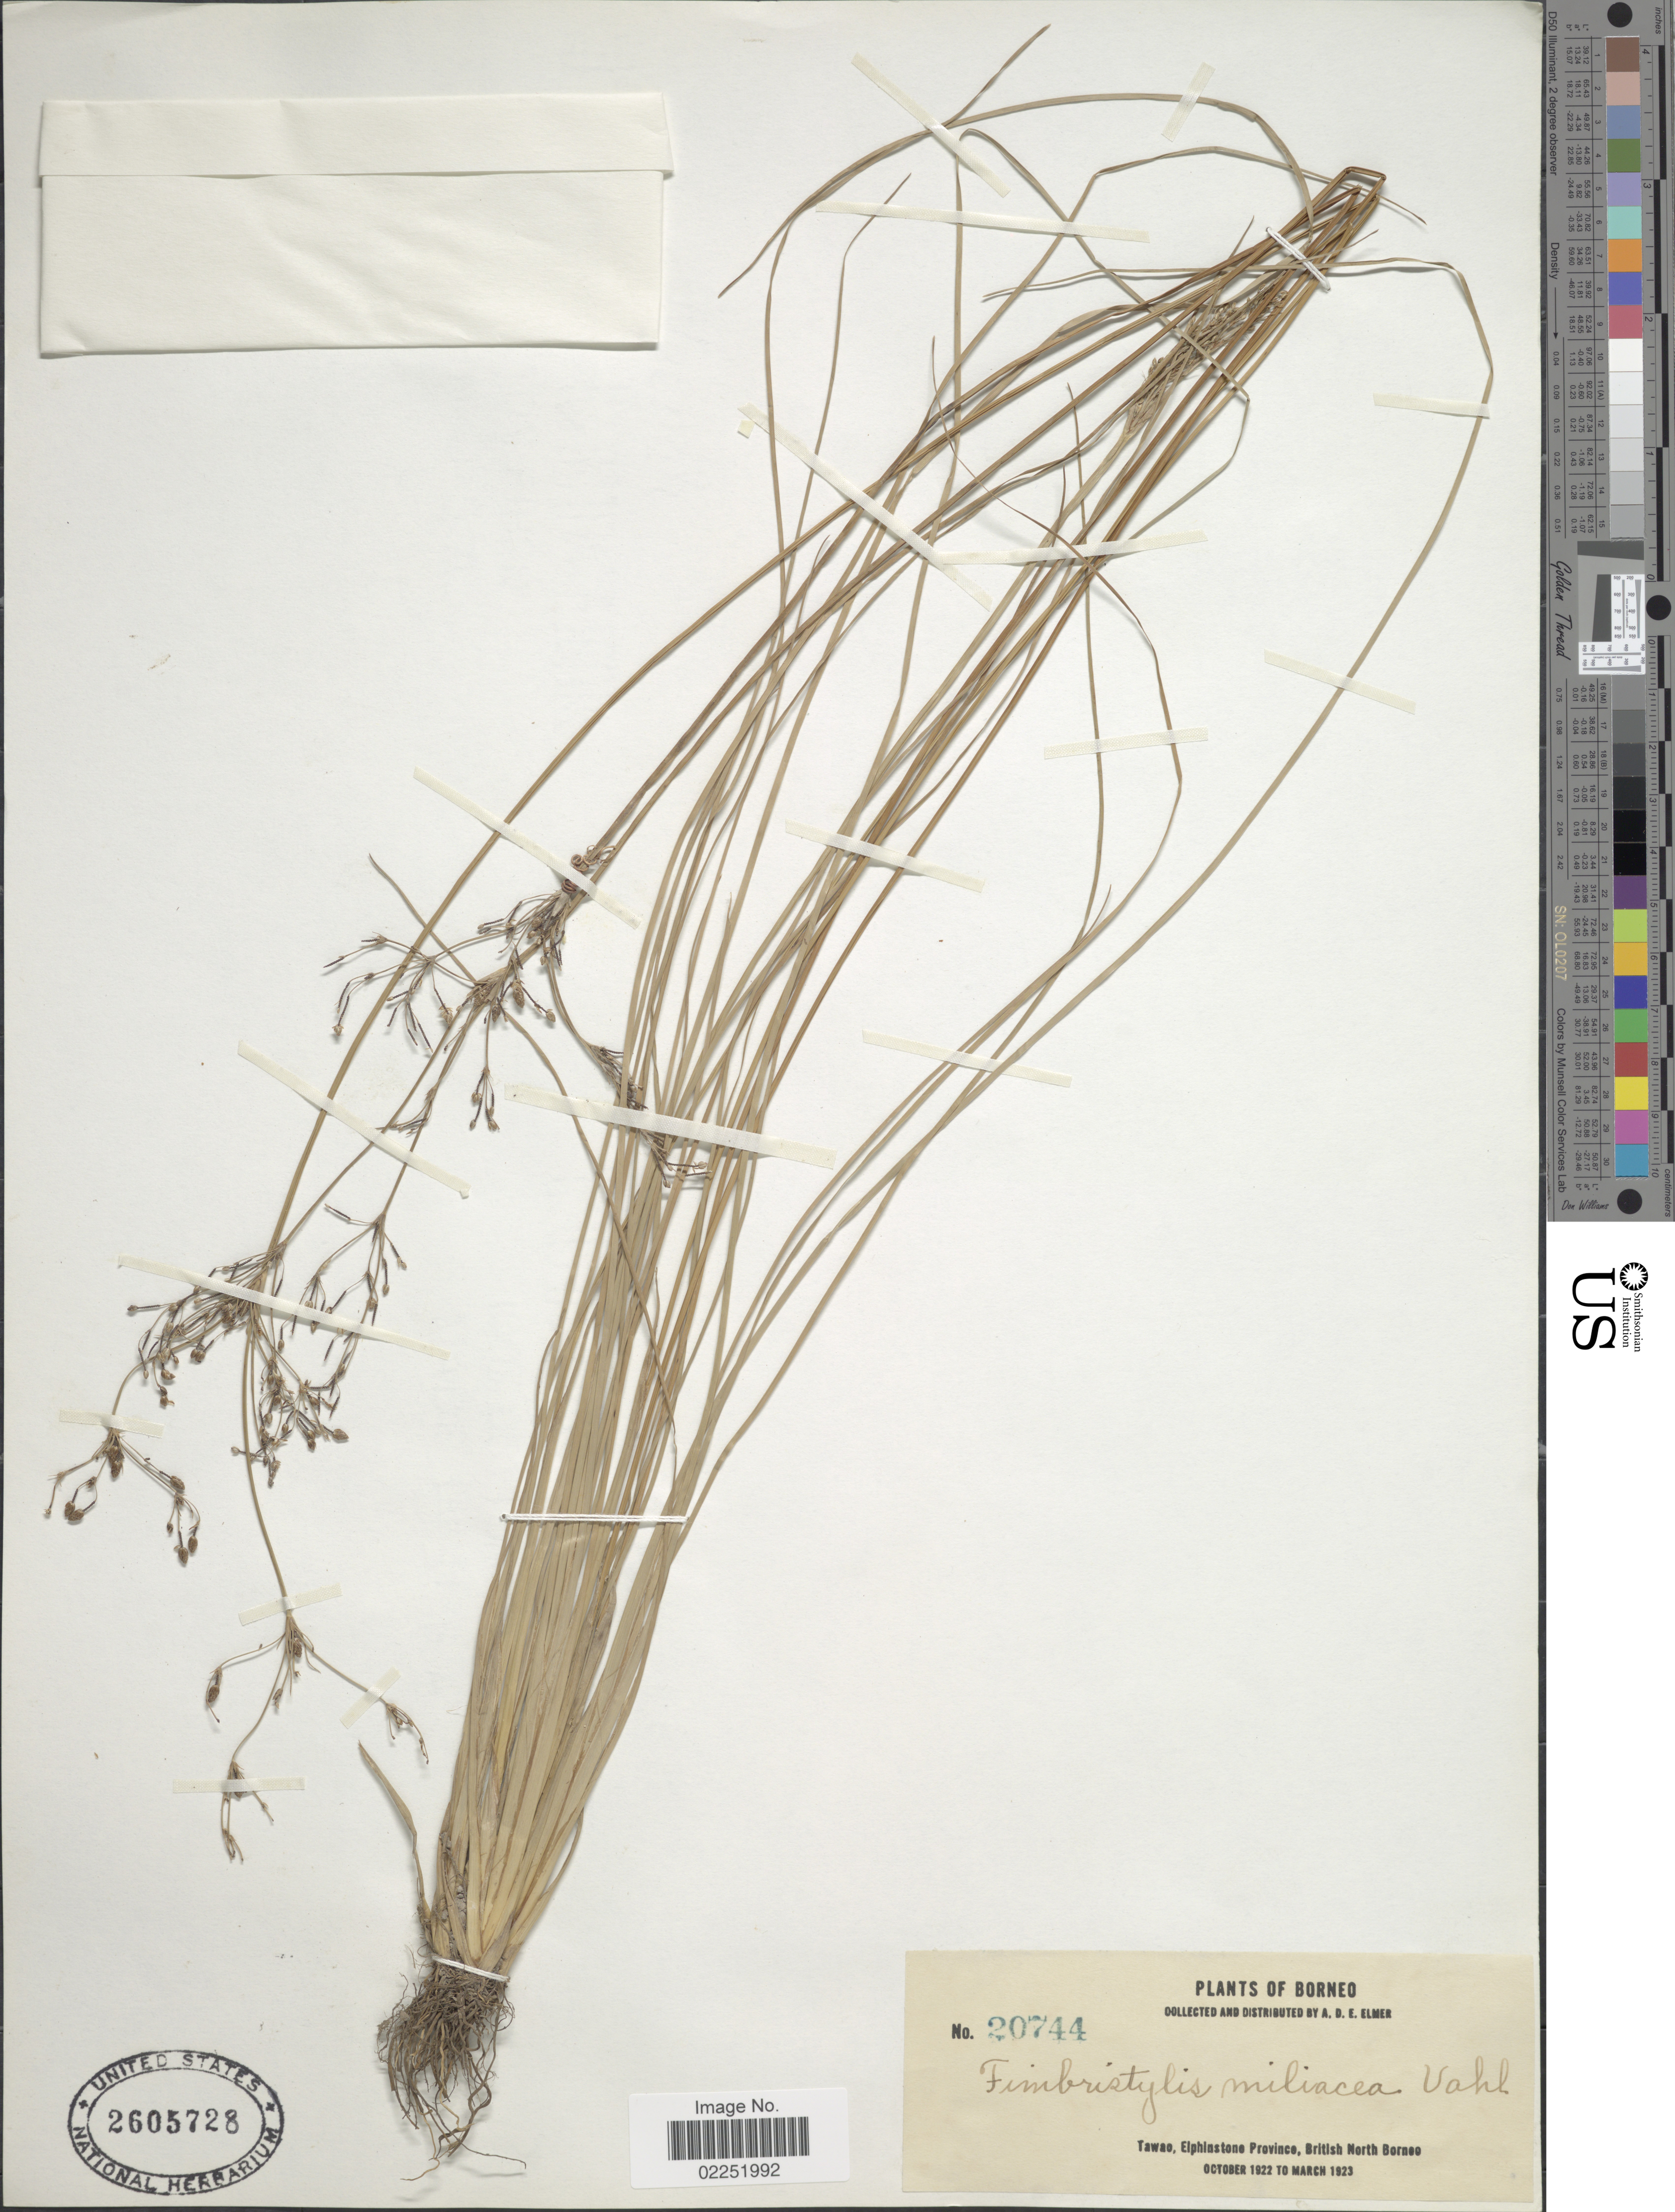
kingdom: Plantae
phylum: Tracheophyta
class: Liliopsida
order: Poales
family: Cyperaceae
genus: Fimbristylis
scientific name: Fimbristylis littoralis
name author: Gaudich.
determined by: Strong, M. T., (US), Smithsonian Institution - National Museum of Natural History (UNITED STATES)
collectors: A. D. E. Elmer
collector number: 20744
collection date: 1922-10/1923-03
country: Malaysia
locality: Borneo, Tawao, Elphinstone Province, British North Borneo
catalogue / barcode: US 2605728